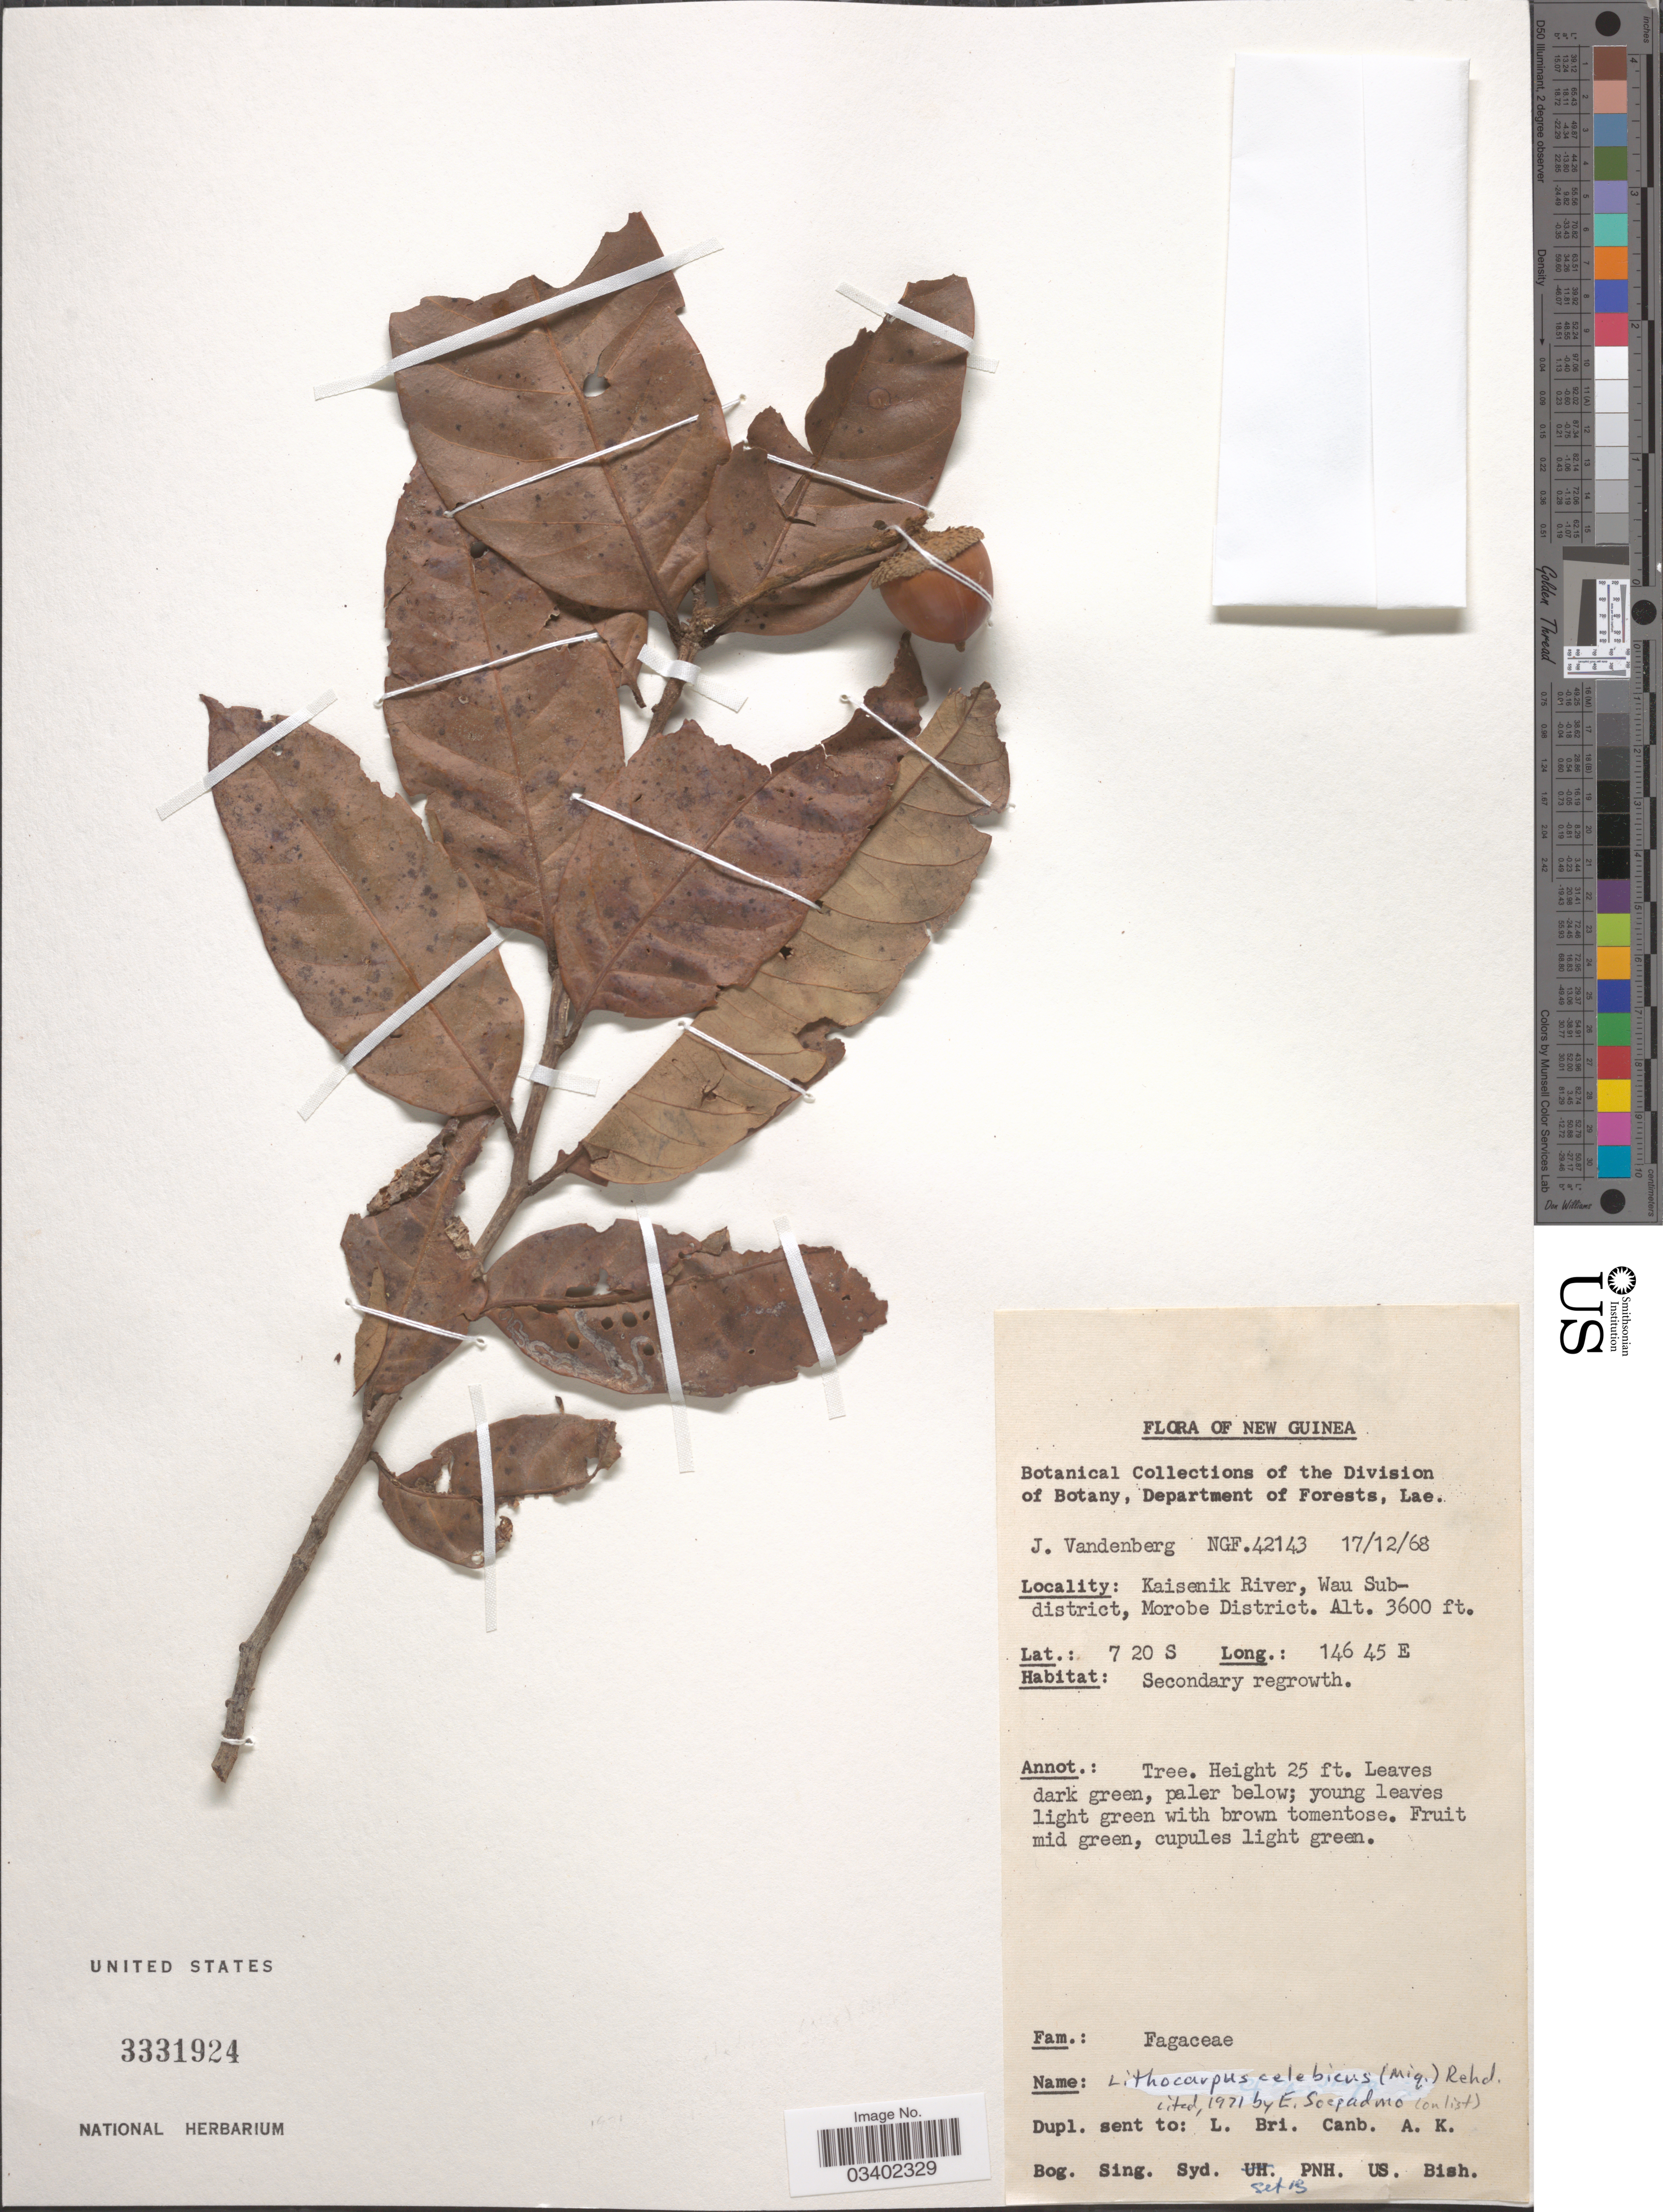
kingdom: Plantae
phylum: Tracheophyta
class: Magnoliopsida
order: Fagales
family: Fagaceae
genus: Lithocarpus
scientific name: Lithocarpus celebicus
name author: (Miq.) Rehder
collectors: J. Vandenberg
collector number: NGF.42143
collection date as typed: Transcribed d/m/y: 17/12/68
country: Papua New Guinea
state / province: Morobe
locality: New Guinea. Kaisenik River, Wau Subdistrict, Morobe District.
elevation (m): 1097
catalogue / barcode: US 3331924